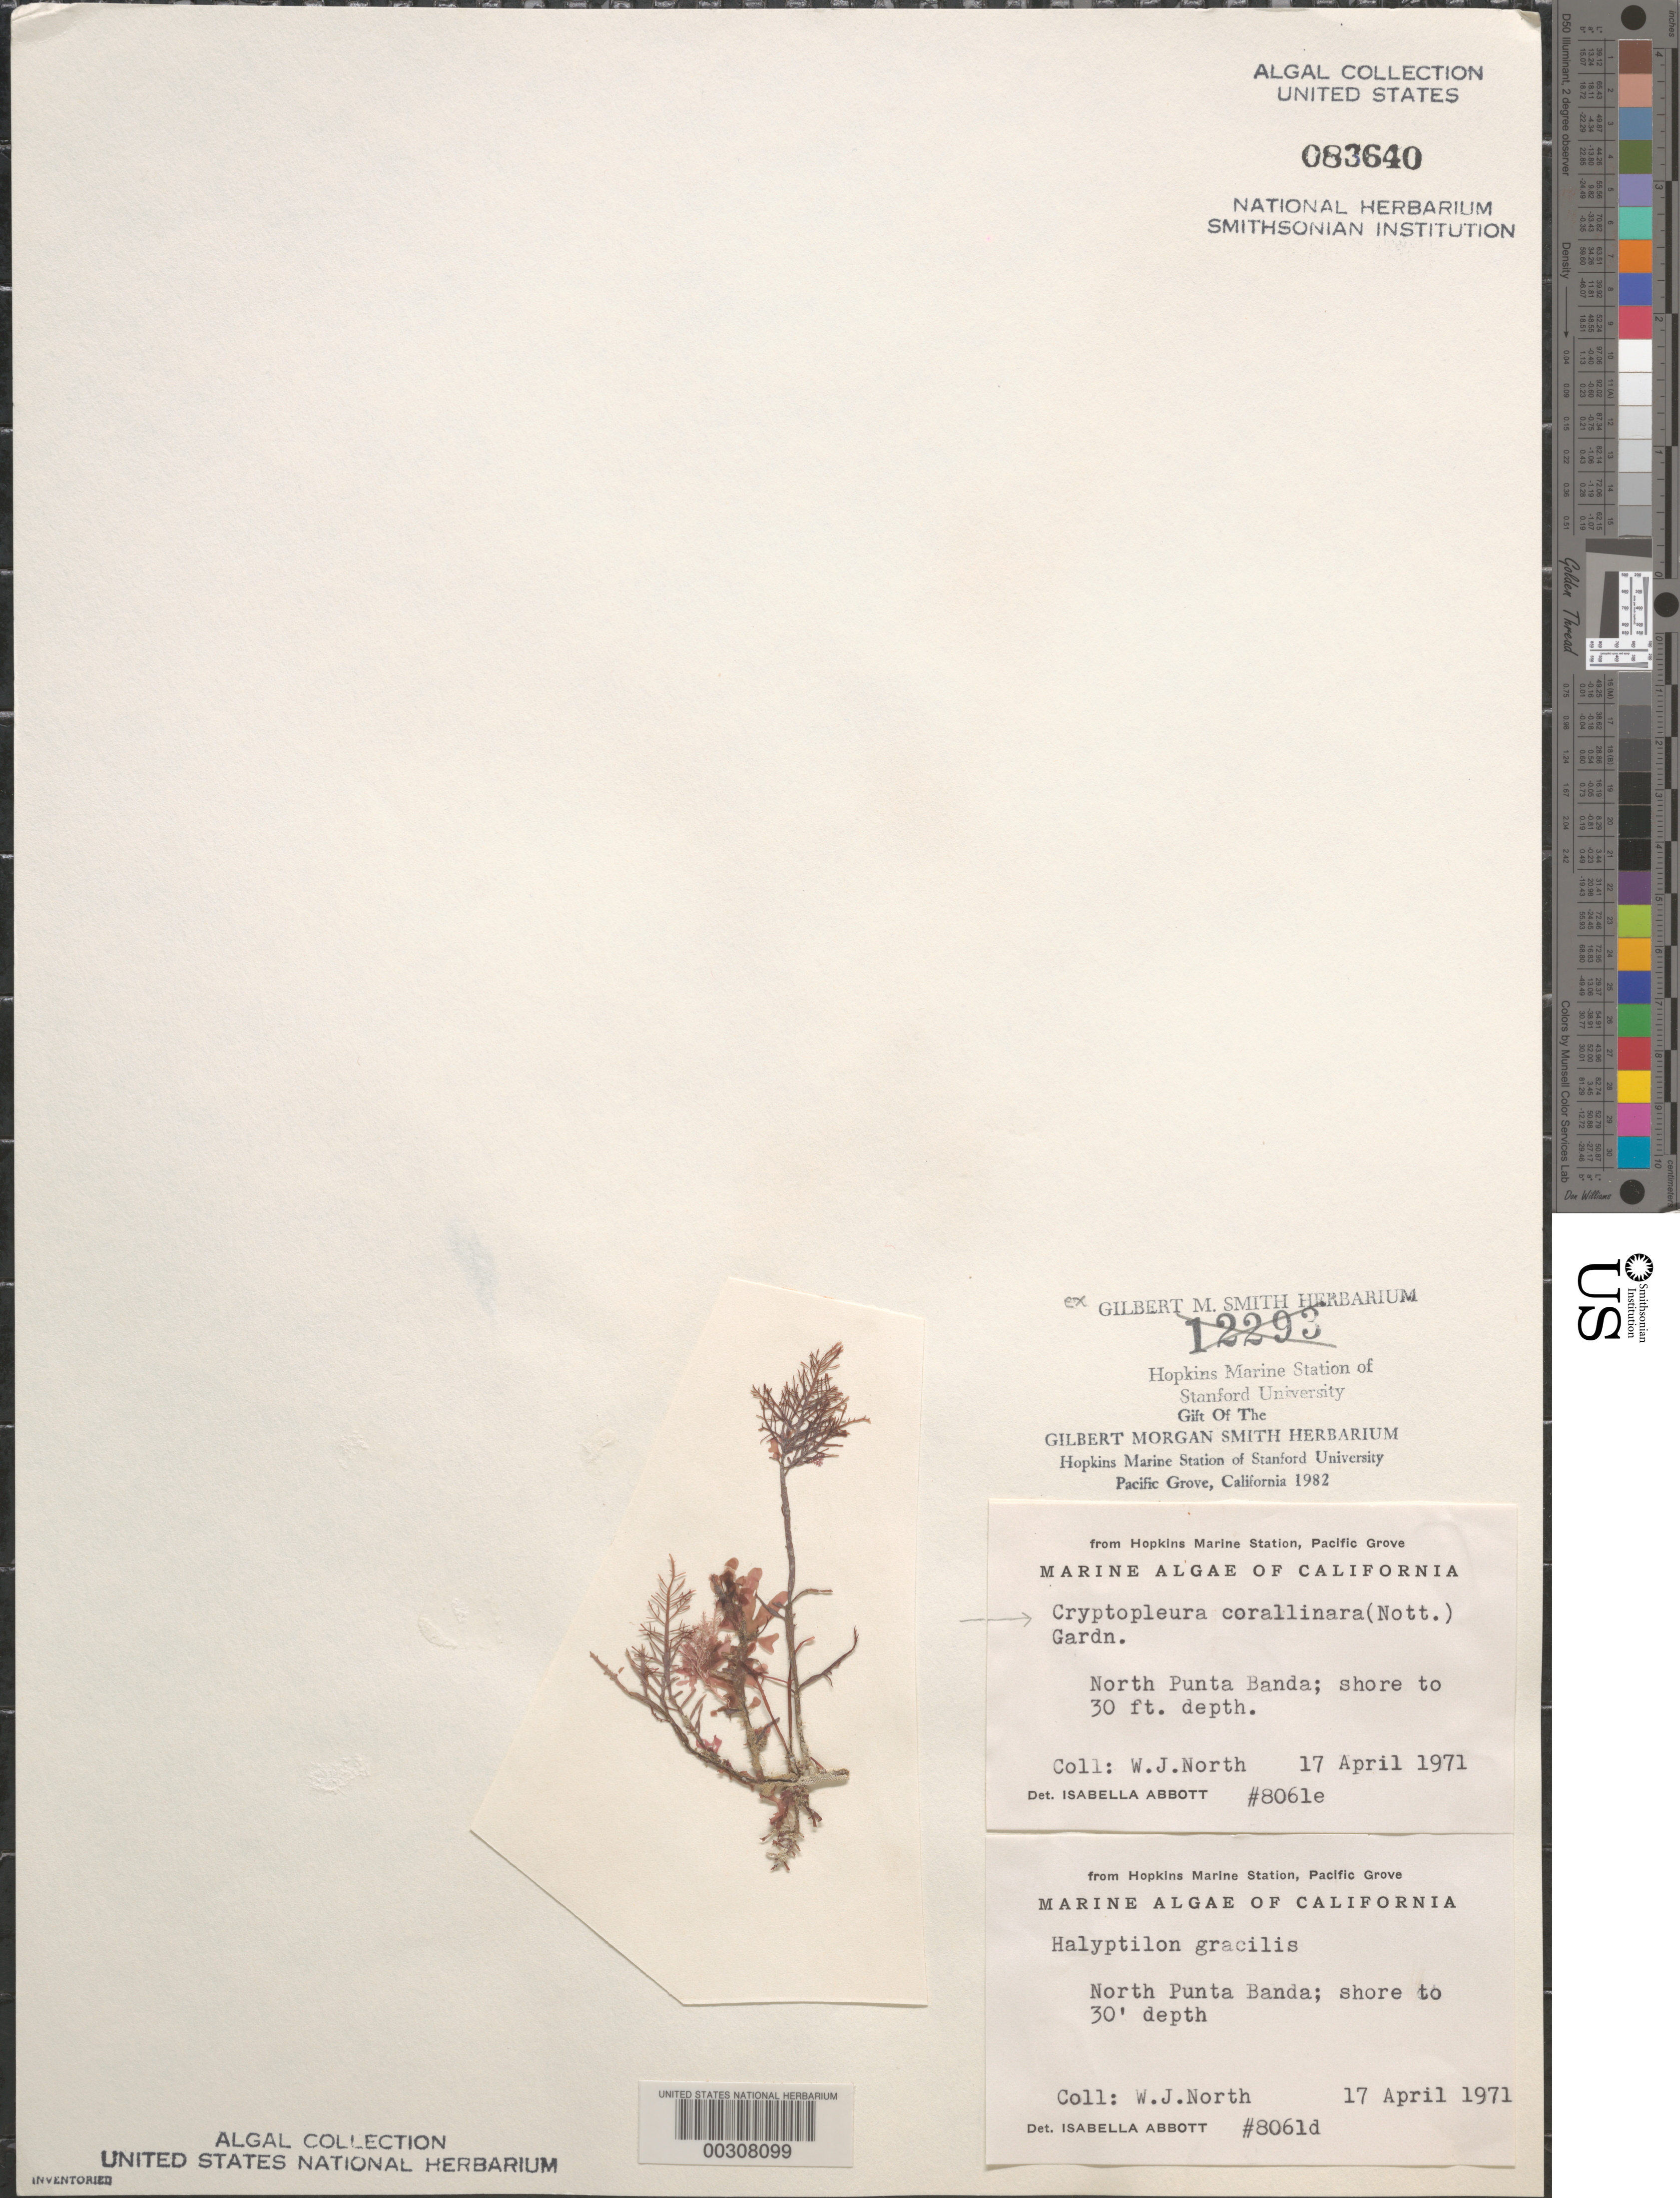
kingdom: Plantae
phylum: Rhodophyta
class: Florideophyceae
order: Ceramiales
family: Delesseriaceae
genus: Cryptopleura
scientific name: Cryptopleura corallinara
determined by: Abbott, Isabella A.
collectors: W. North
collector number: IAA 8061e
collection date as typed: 17 Apr 1971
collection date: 1971-04-17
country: Mexico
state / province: Baja California Norte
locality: North Punta Banda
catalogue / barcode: US 83640